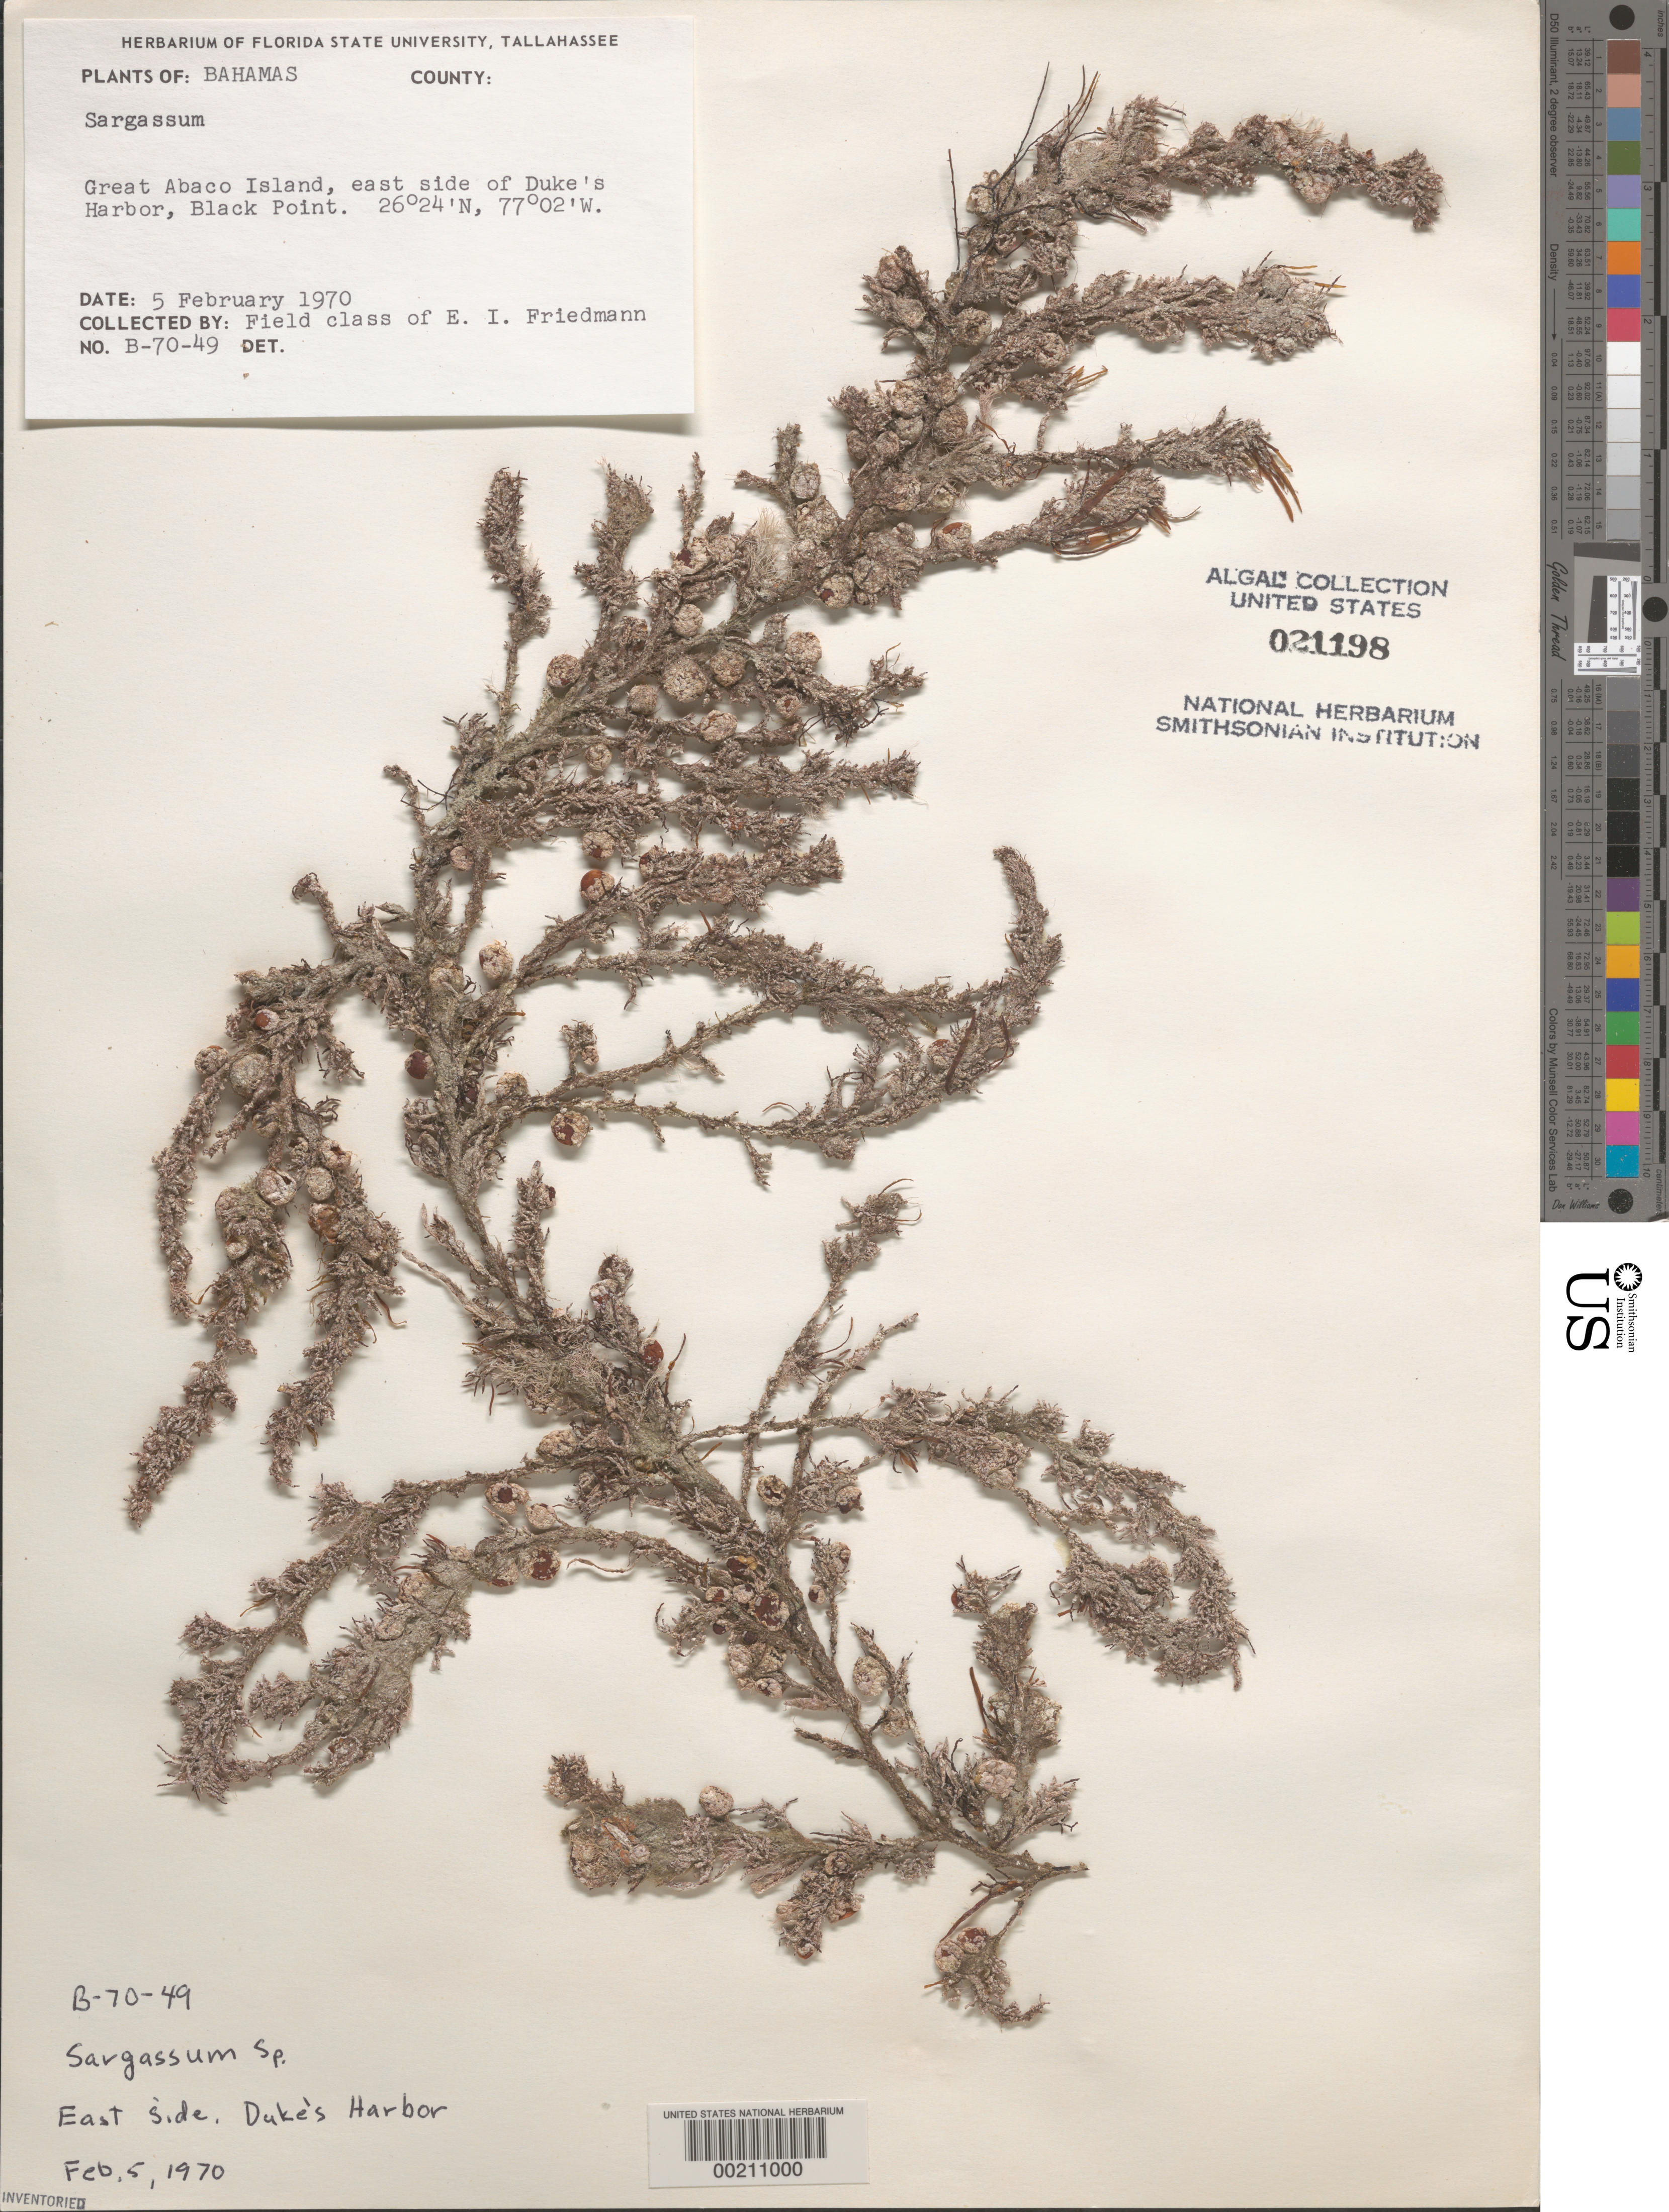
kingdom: Chromista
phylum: Ochrophyta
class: Phaeophyceae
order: Fucales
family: Sargassaceae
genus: Sargassum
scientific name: Sargassum sp.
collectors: E. Friedmann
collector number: B-70-49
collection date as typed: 05 Feb 1970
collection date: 1970-02-05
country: Bahamas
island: Great Abaco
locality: Black Point, Duke's Harbor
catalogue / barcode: US 21198